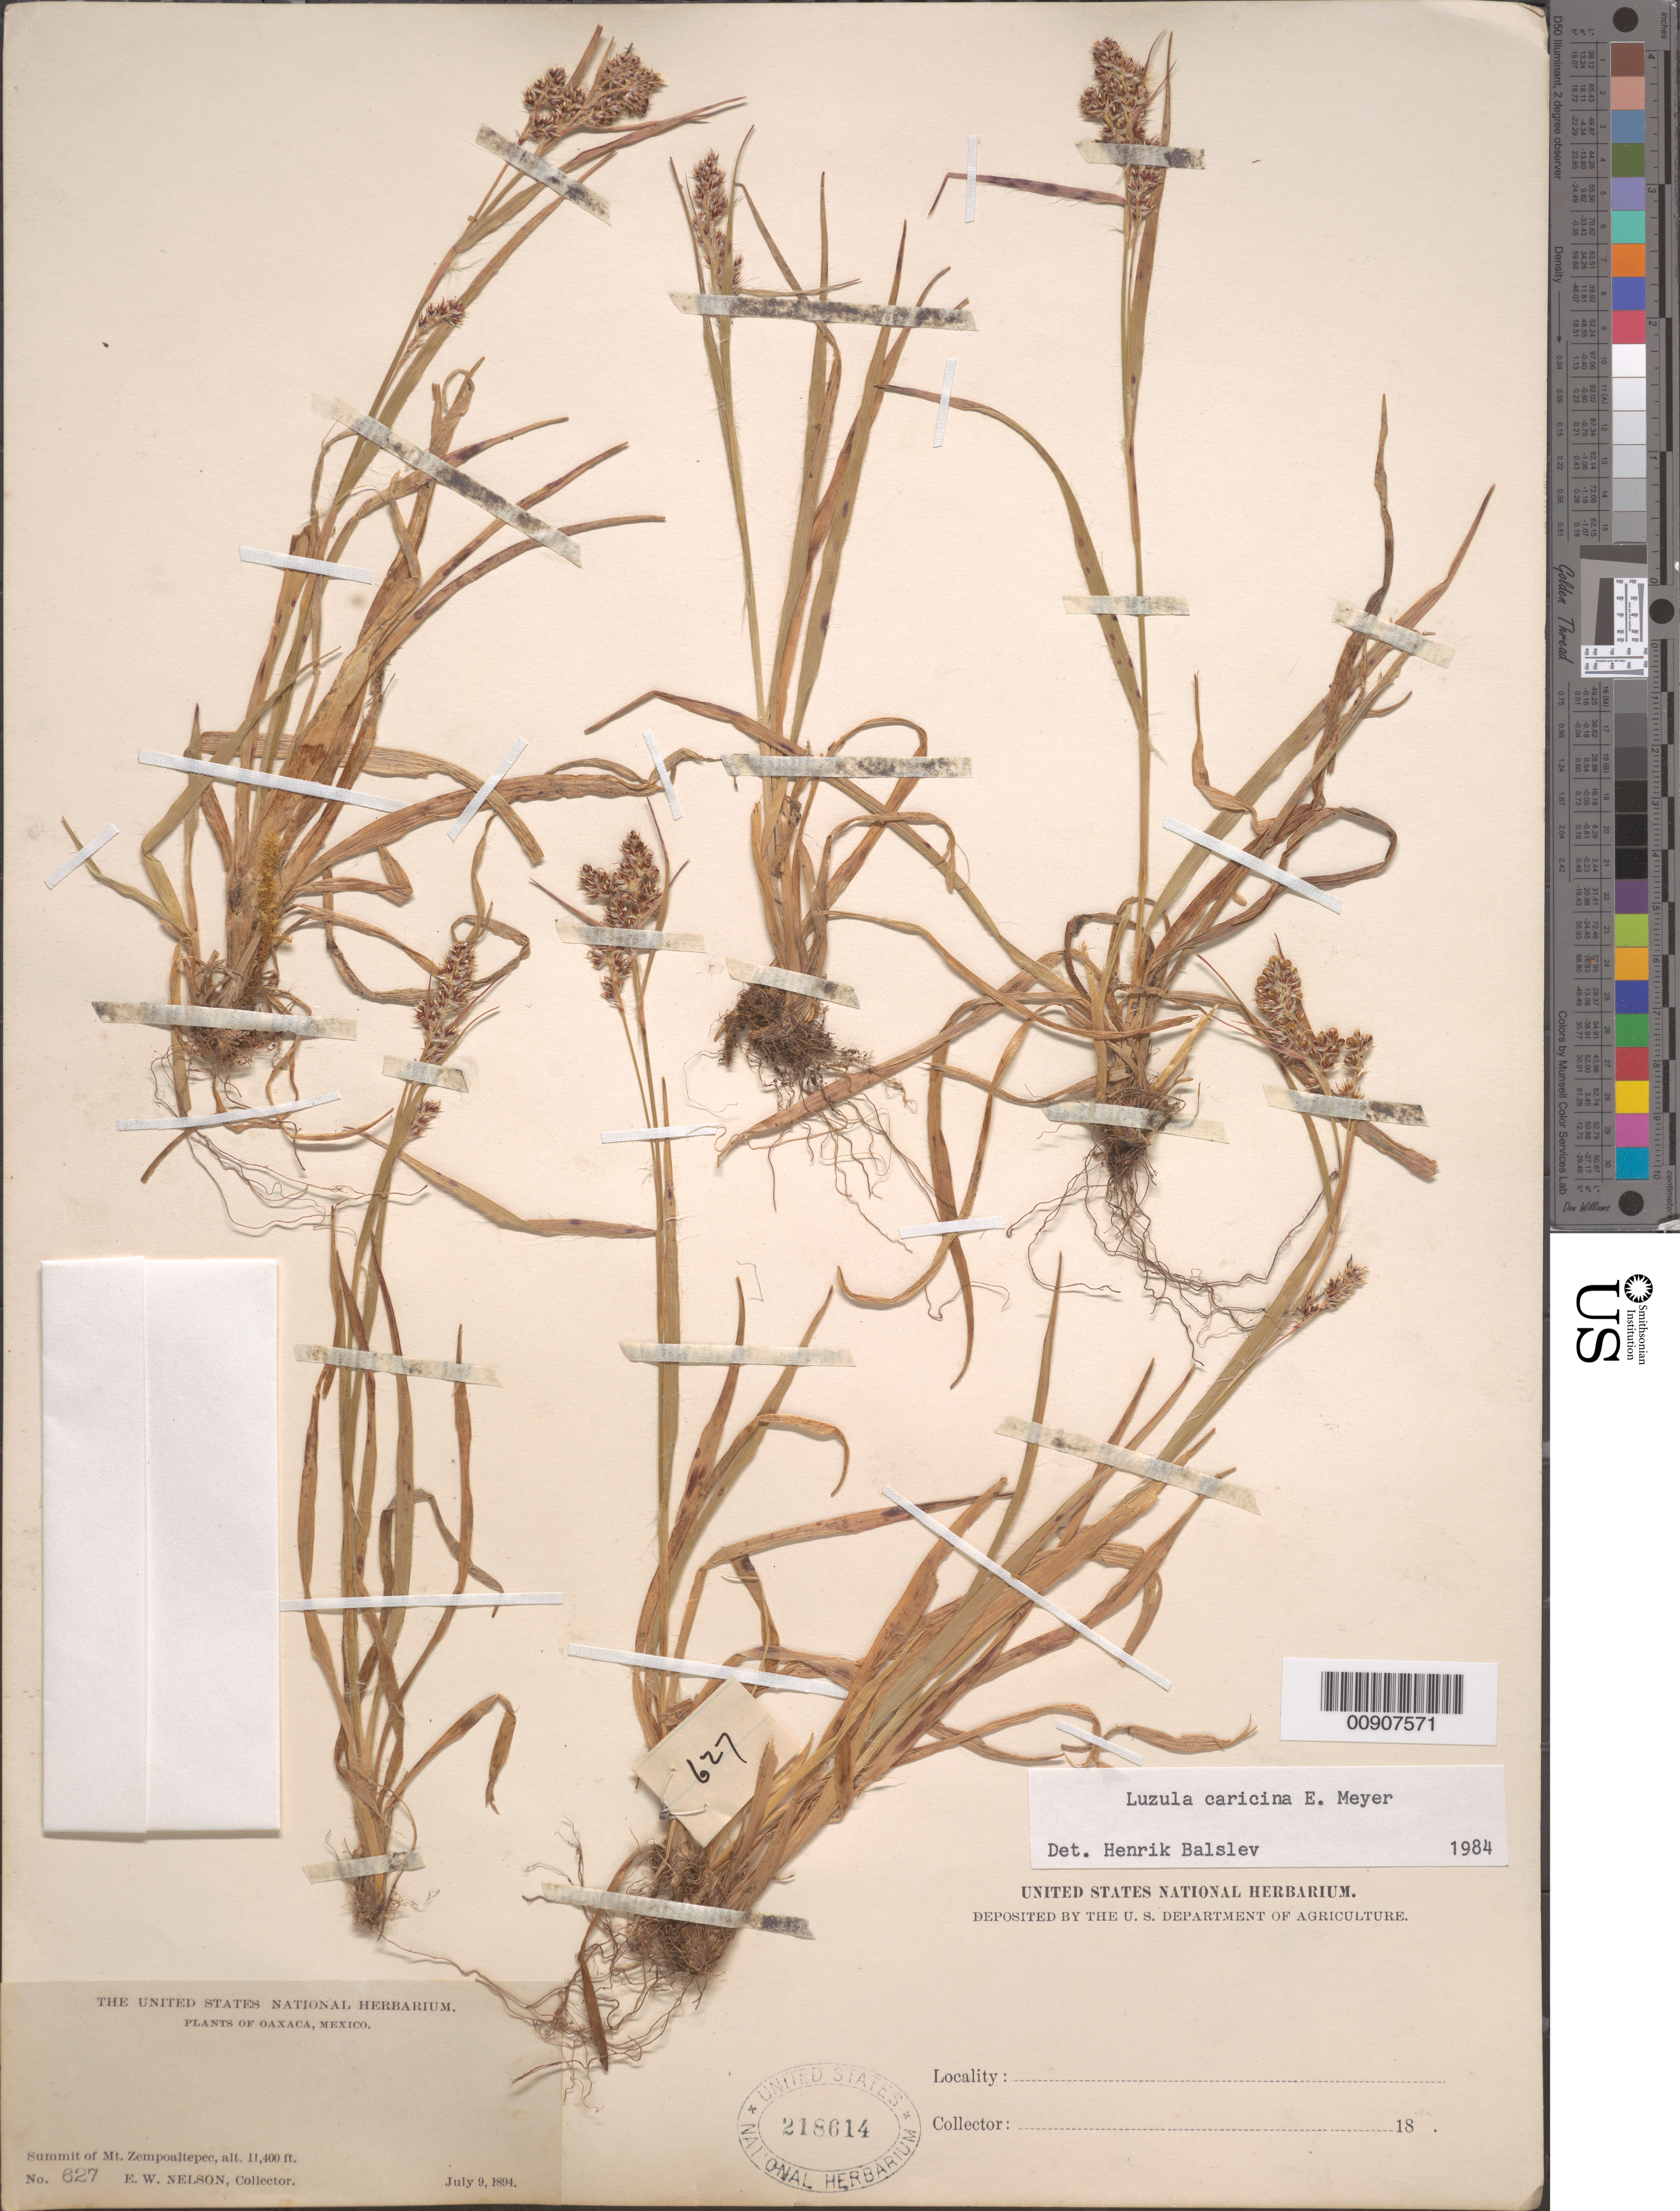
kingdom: Plantae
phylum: Tracheophyta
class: Liliopsida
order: Poales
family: Juncaceae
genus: Luzula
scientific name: Luzula caricina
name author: E. Mey.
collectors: E. W. Nelson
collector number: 627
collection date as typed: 09 Jul 1894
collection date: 1894-07-09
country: Mexico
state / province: Oaxaca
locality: Summit of Mt. Zempoaltepec, Oaxaca.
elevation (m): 3475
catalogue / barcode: US 218614